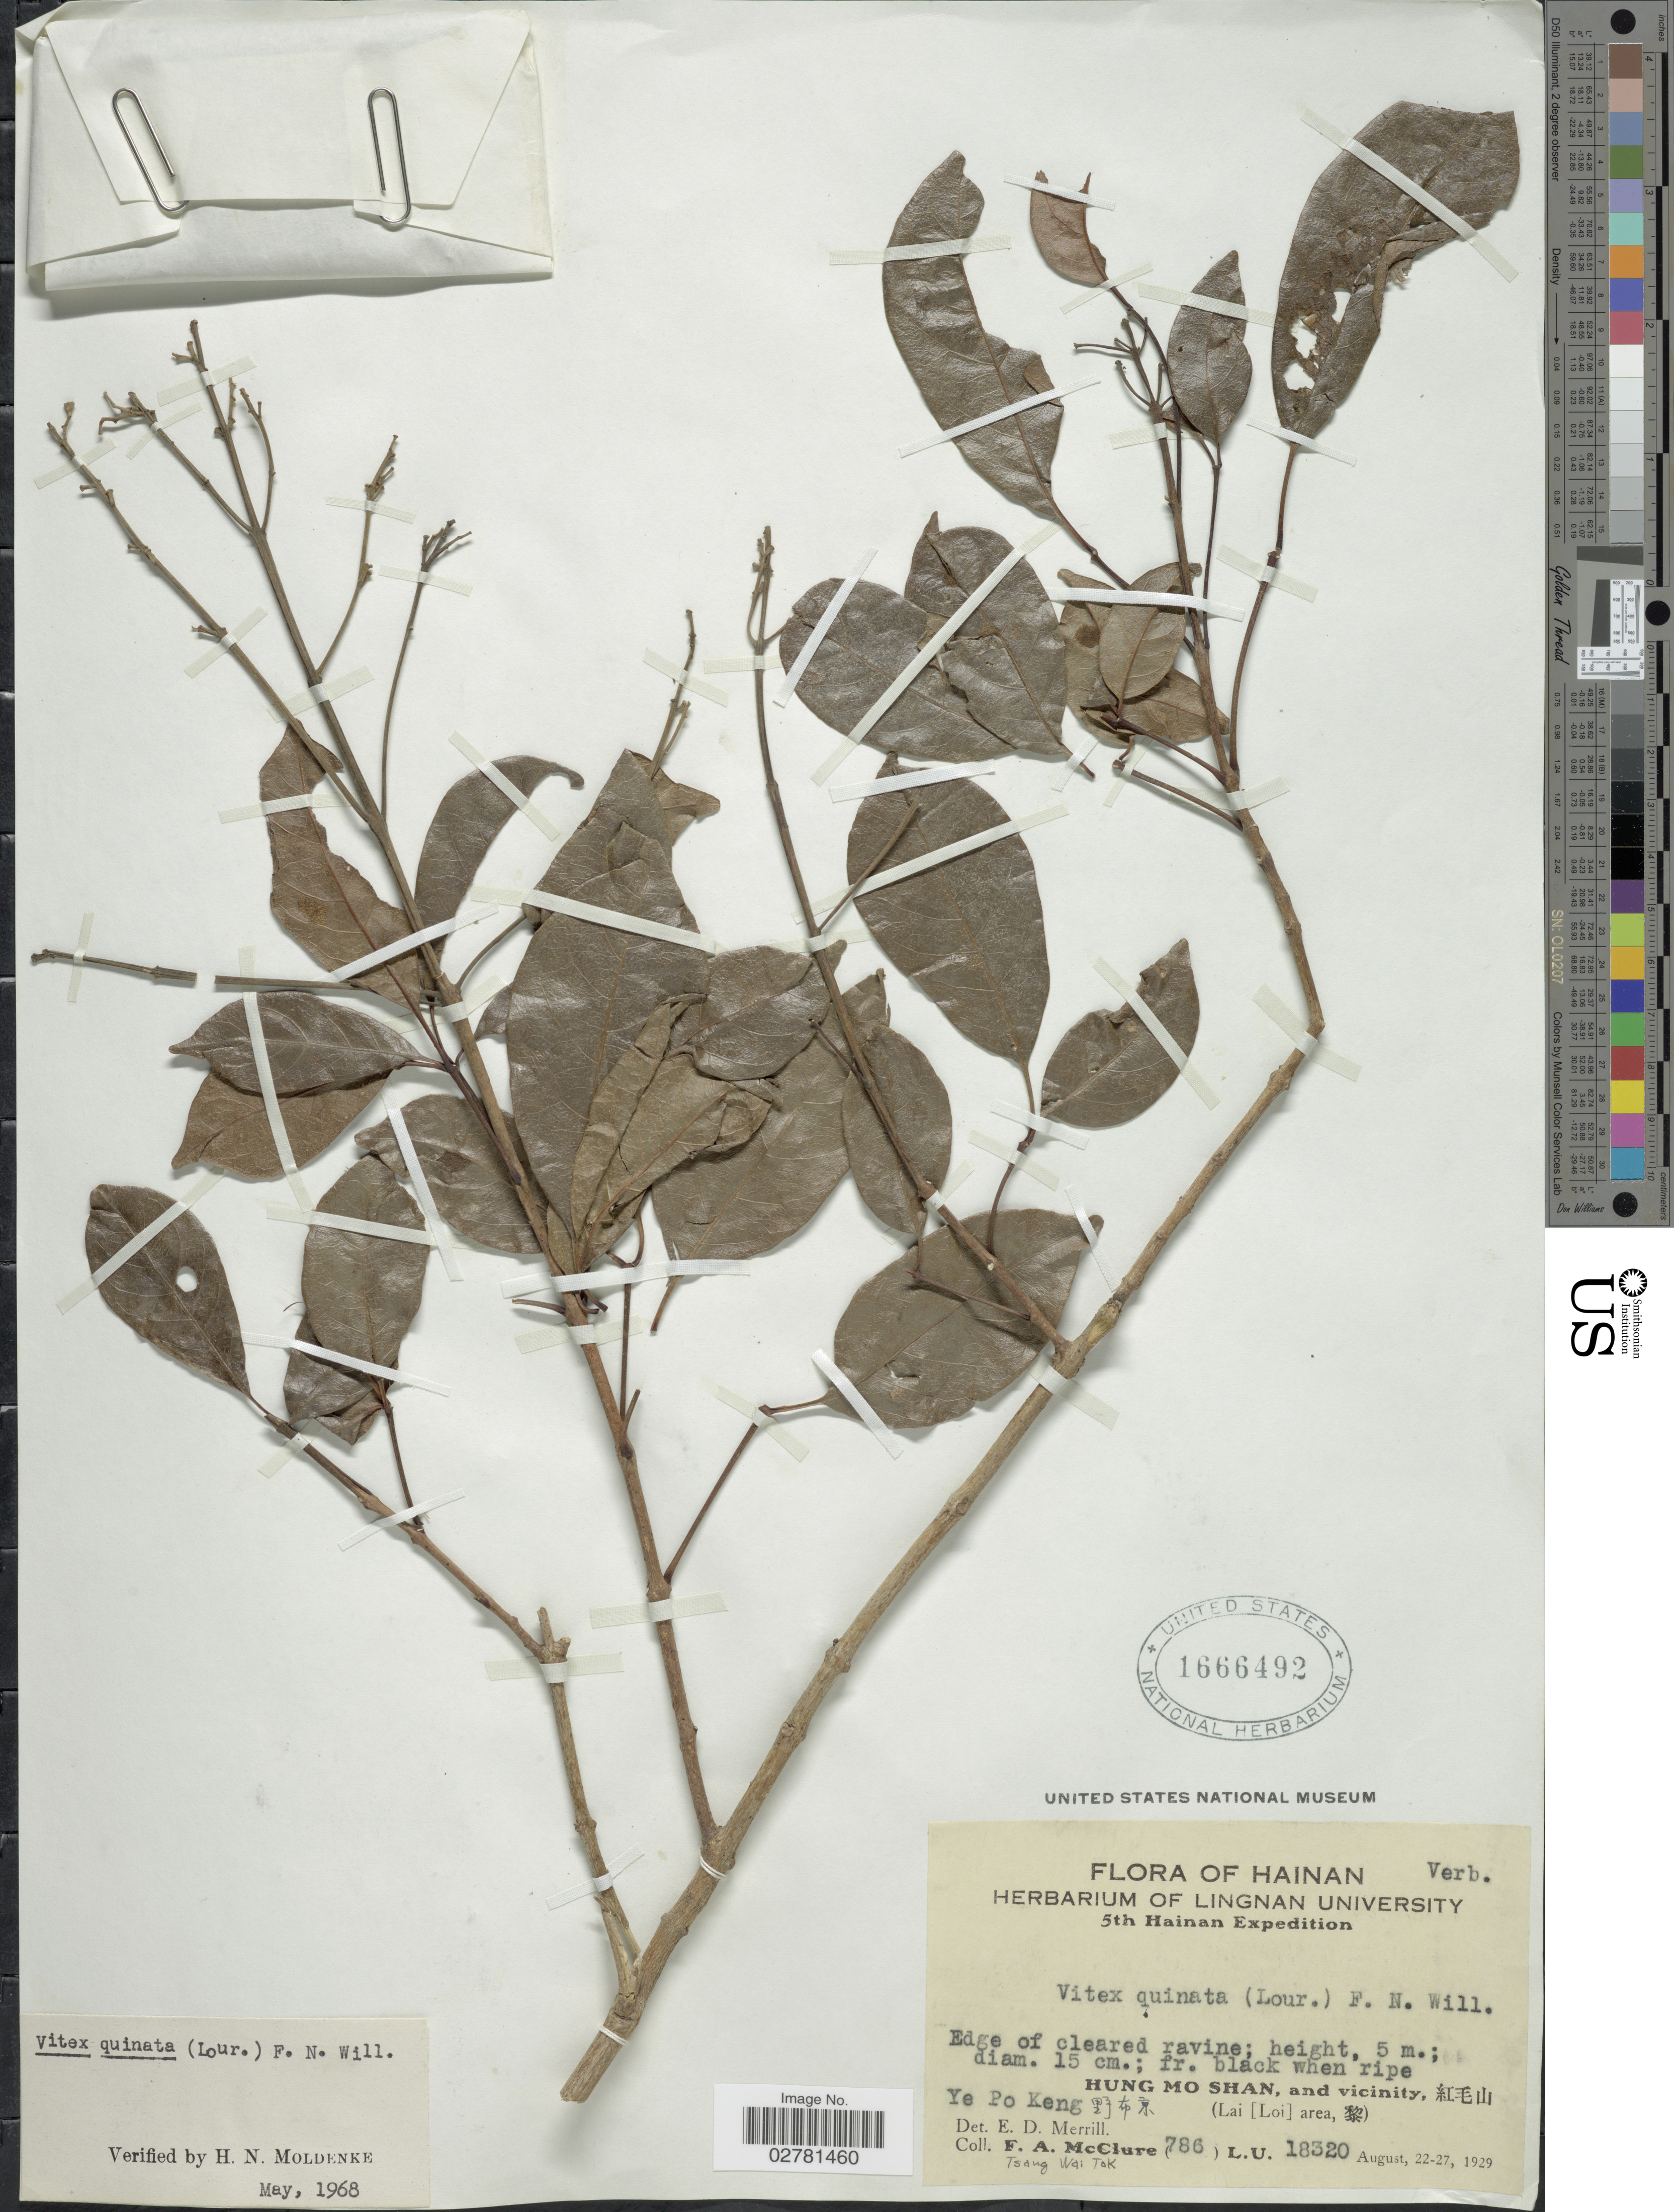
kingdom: Plantae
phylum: Tracheophyta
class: Magnoliopsida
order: Lamiales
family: Lamiaceae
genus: Vitex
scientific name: Vitex quinata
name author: (Lour.) F.N. Williams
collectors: F. A. McClure & W. T. Tsang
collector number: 786L.U.18320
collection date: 1929-08-22/1929-08-27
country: China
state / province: Hainan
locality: Hung Mo Shan, and vicinity, X. Ye Po Keng X. (Lai [Loi] area,X).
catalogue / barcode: US 1666492